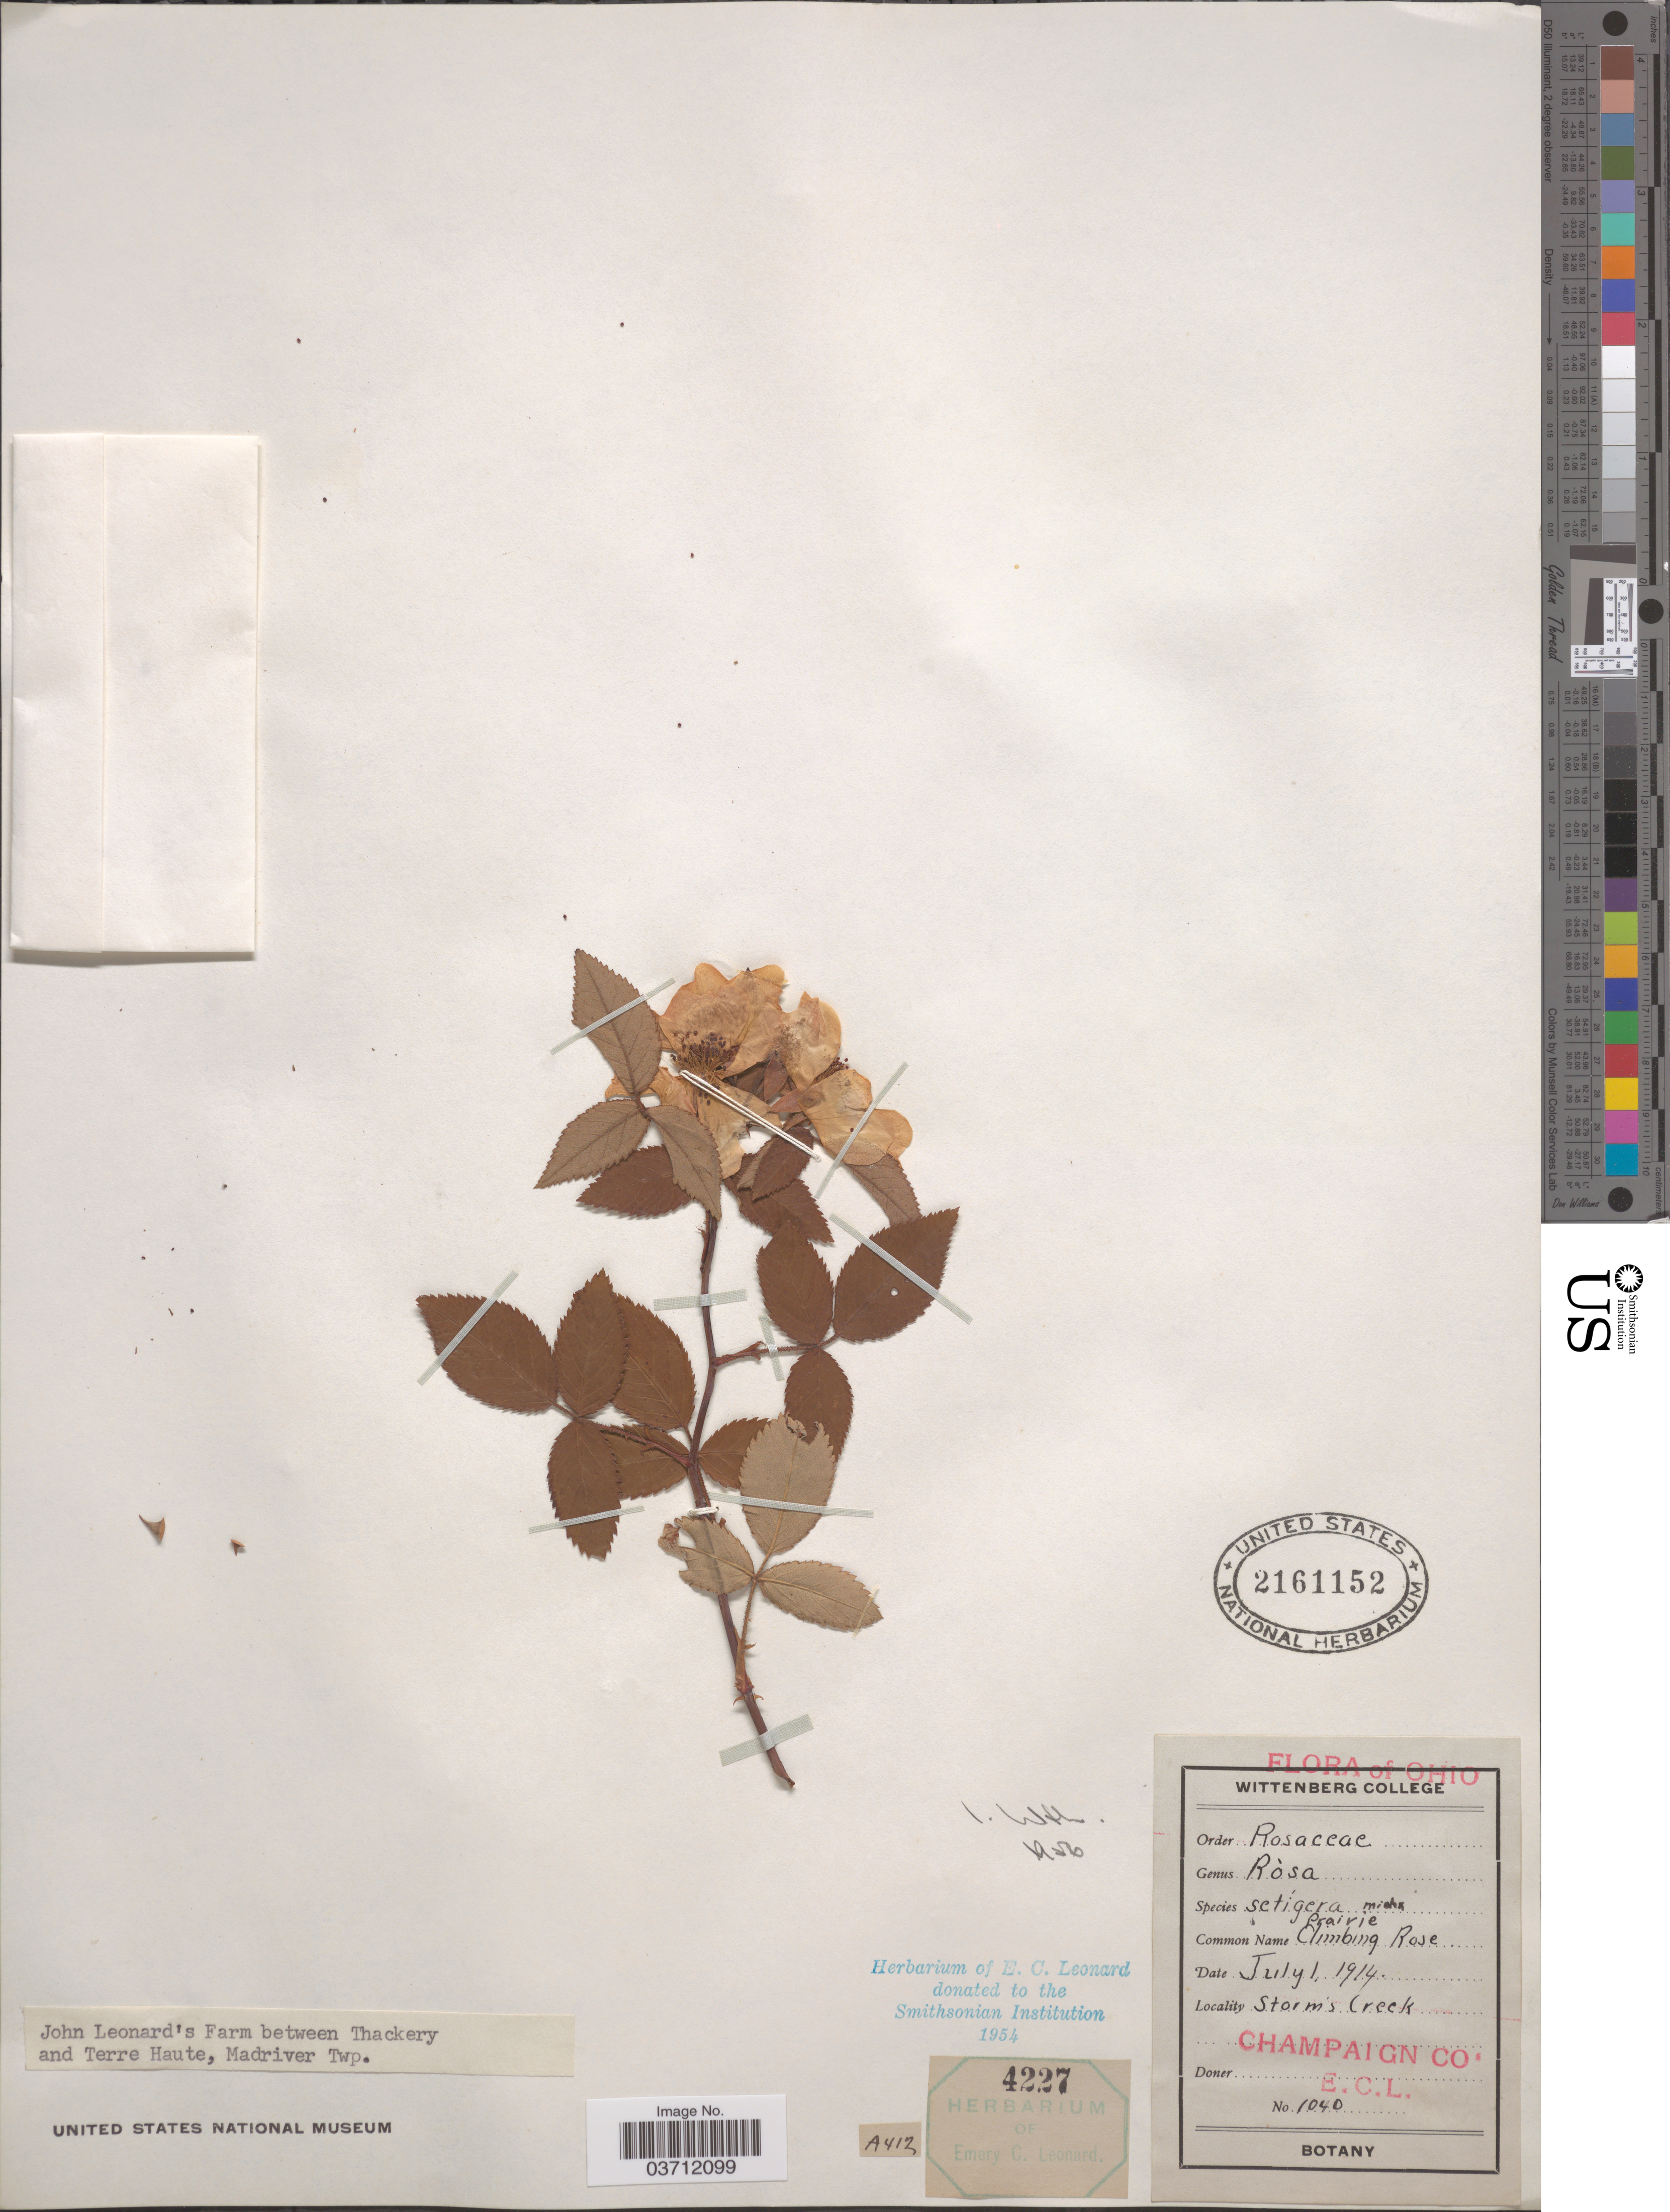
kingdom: Plantae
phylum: Tracheophyta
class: Magnoliopsida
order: Rosales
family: Rosaceae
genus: Rosa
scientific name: Rosa setigera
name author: Michx.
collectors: E. C. Leonard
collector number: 1040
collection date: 1914-07-01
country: United States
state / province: Ohio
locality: Storm's Creek.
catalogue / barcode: US 2161152